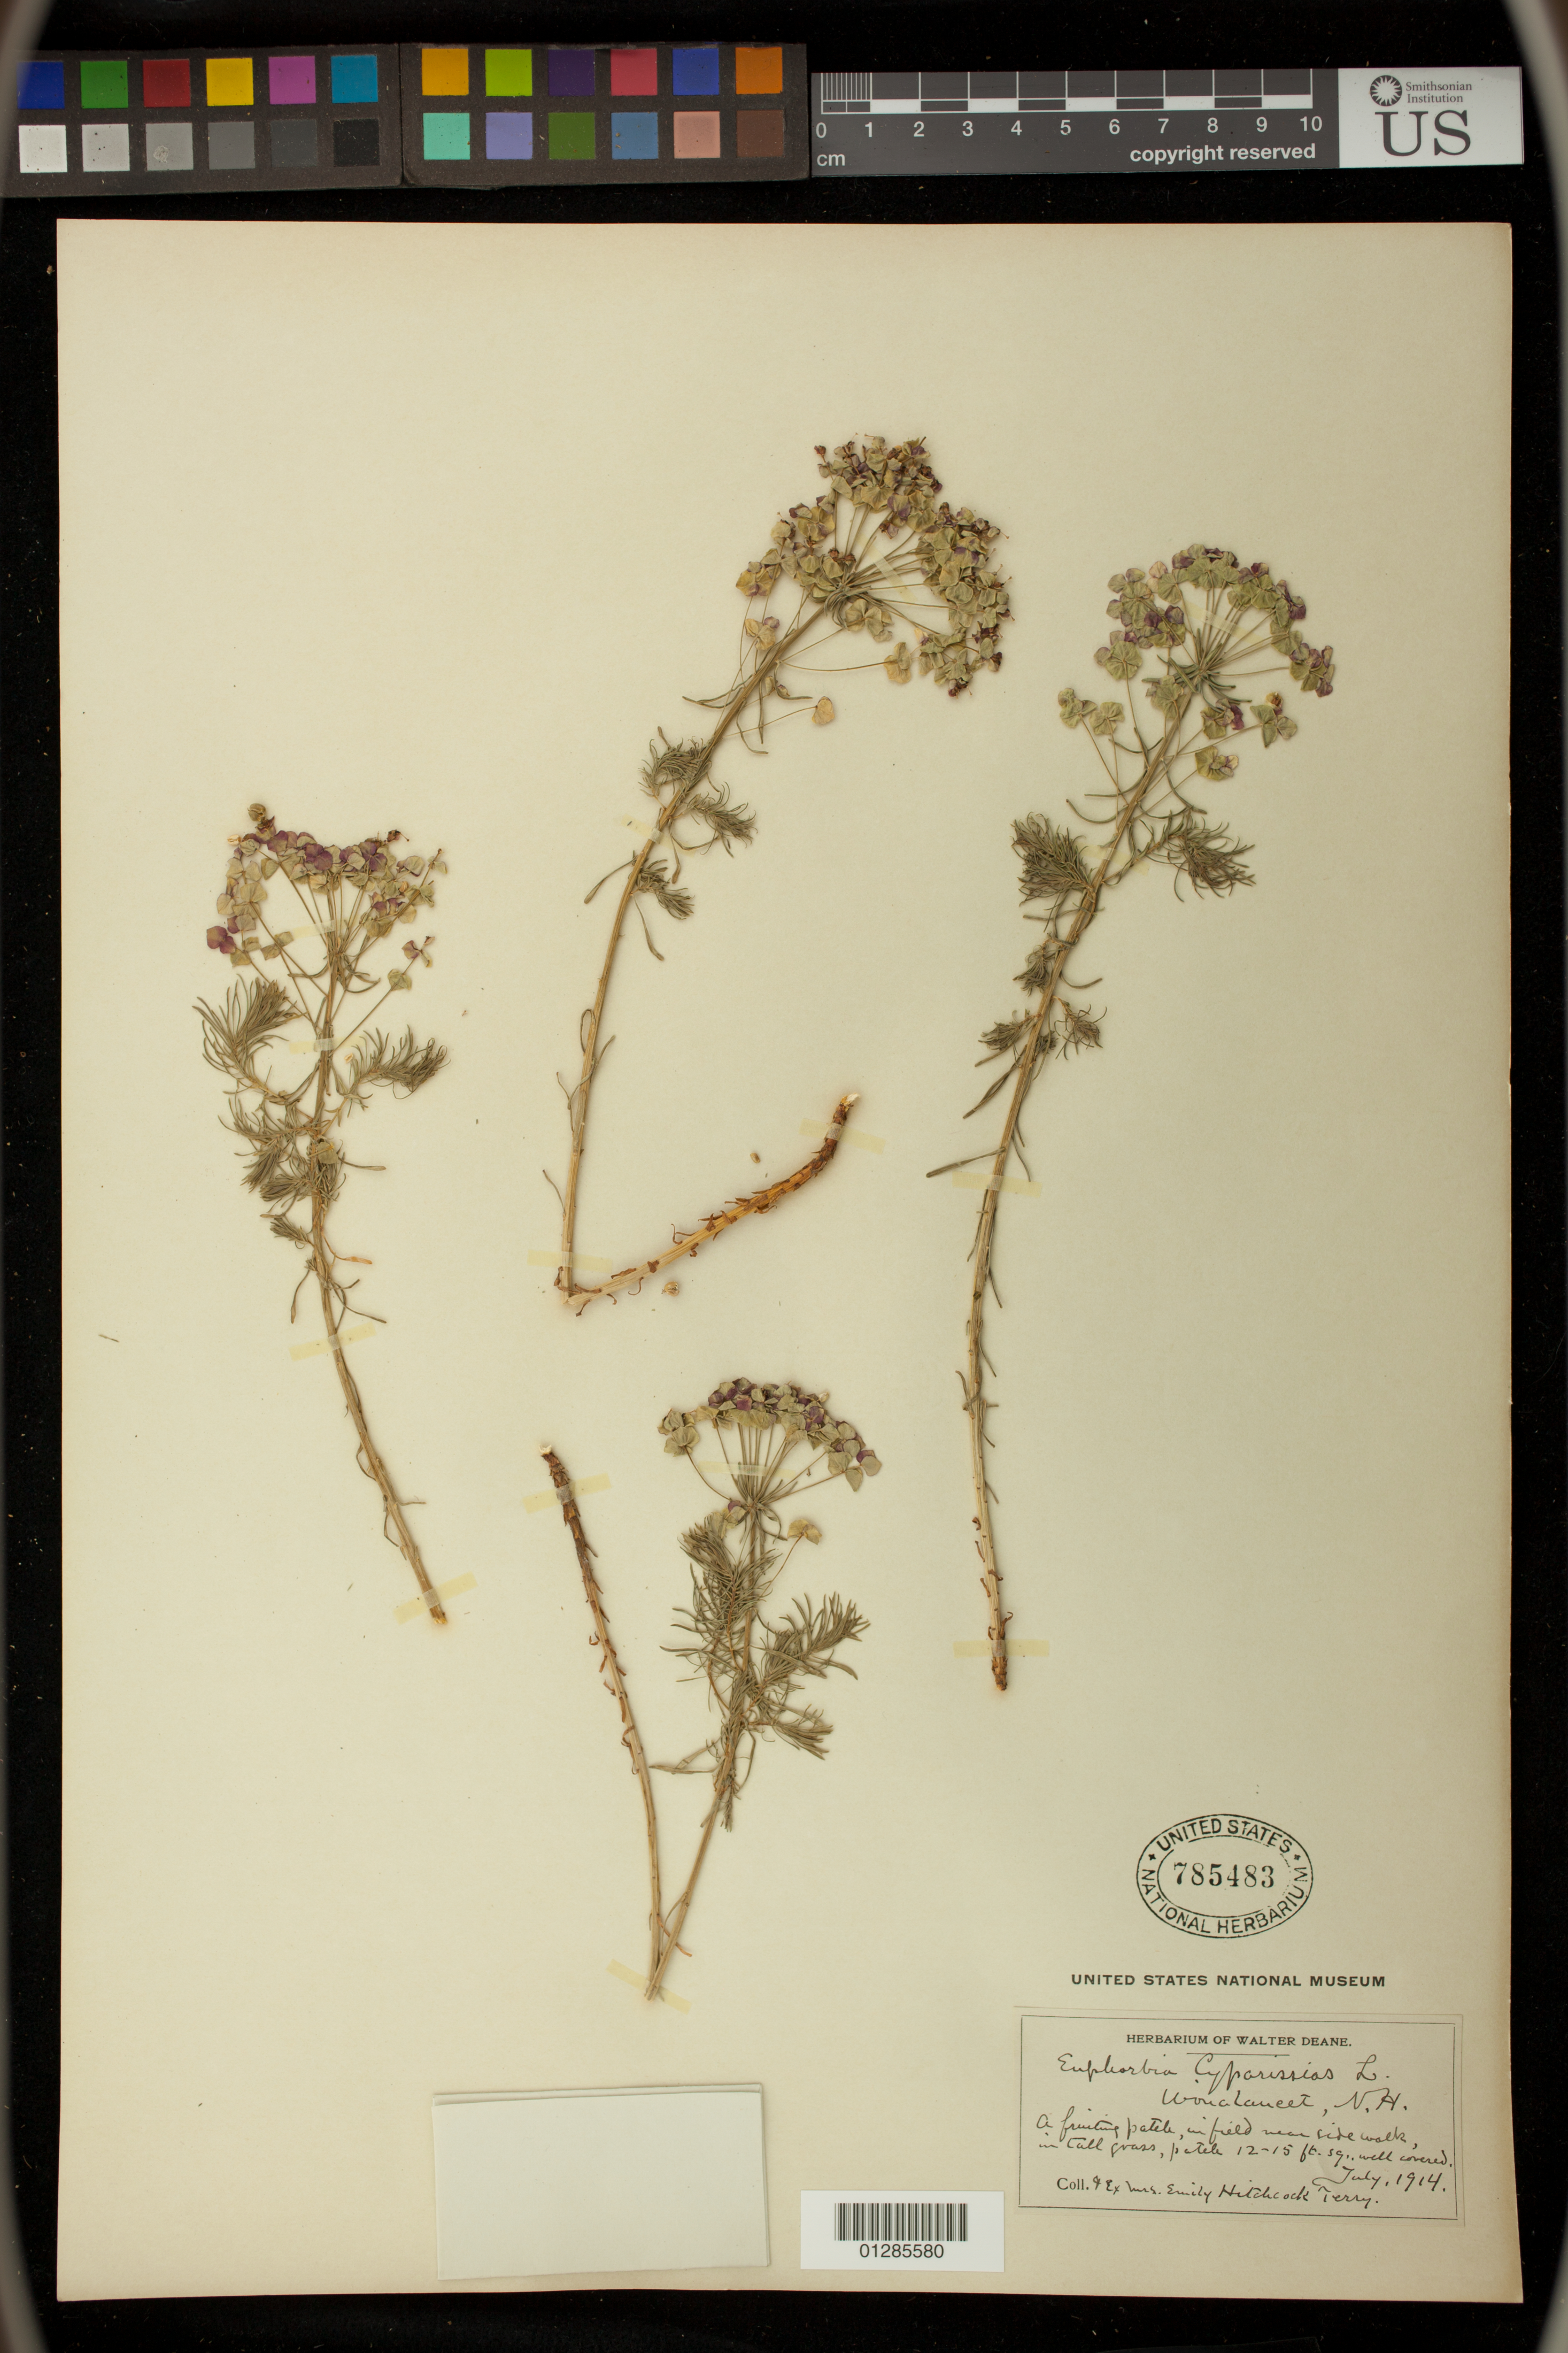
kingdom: Plantae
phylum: Tracheophyta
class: Magnoliopsida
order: Malpighiales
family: Euphorbiaceae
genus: Euphorbia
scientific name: Euphorbia cyparissias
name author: L.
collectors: E. Terry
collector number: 9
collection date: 1914-07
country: United States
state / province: New Hampshire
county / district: Carroll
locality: Wonalancet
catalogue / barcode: US 785483